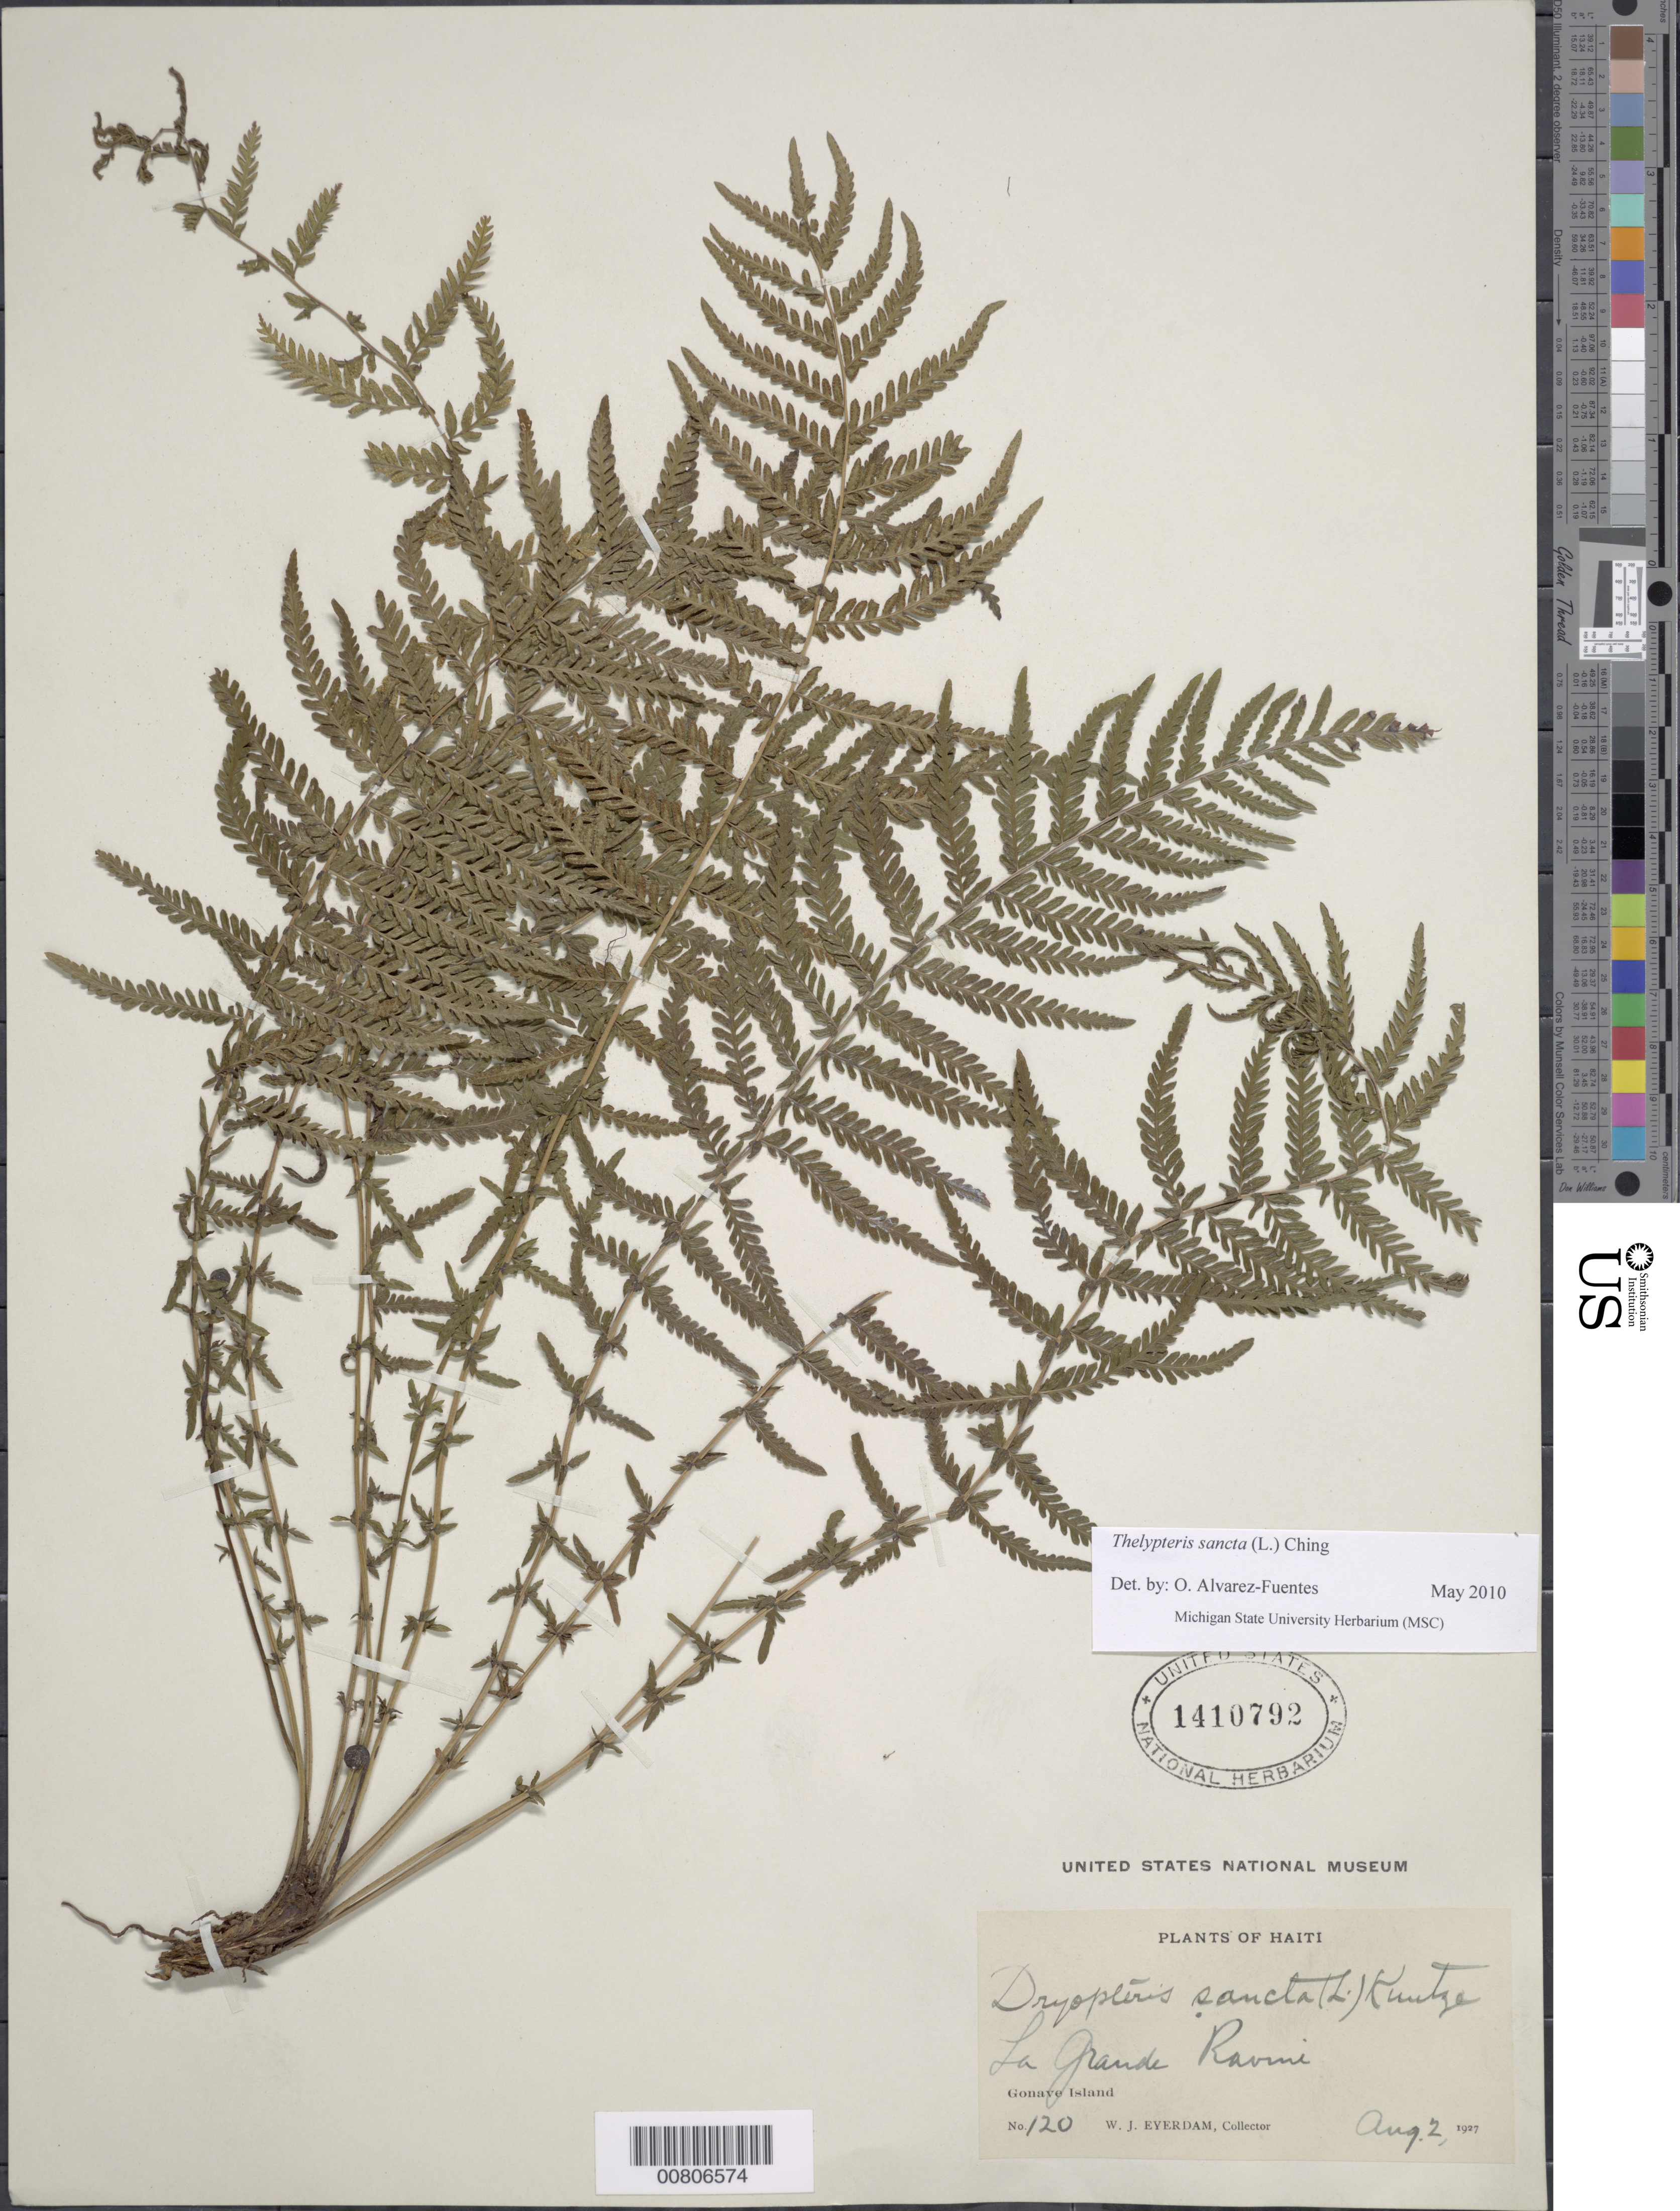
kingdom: Plantae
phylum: Tracheophyta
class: Polypodiopsida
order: Polypodiales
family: Thelypteridaceae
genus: Amauropelta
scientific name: Amauropelta sancta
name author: (L.) Pic. Serm.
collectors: W. J. Eyerdam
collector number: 120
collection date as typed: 02 Aug 1927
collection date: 1927-08-02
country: Haiti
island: Hispaniola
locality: La Grande Ravine, Gonave Island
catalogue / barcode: US 1410792